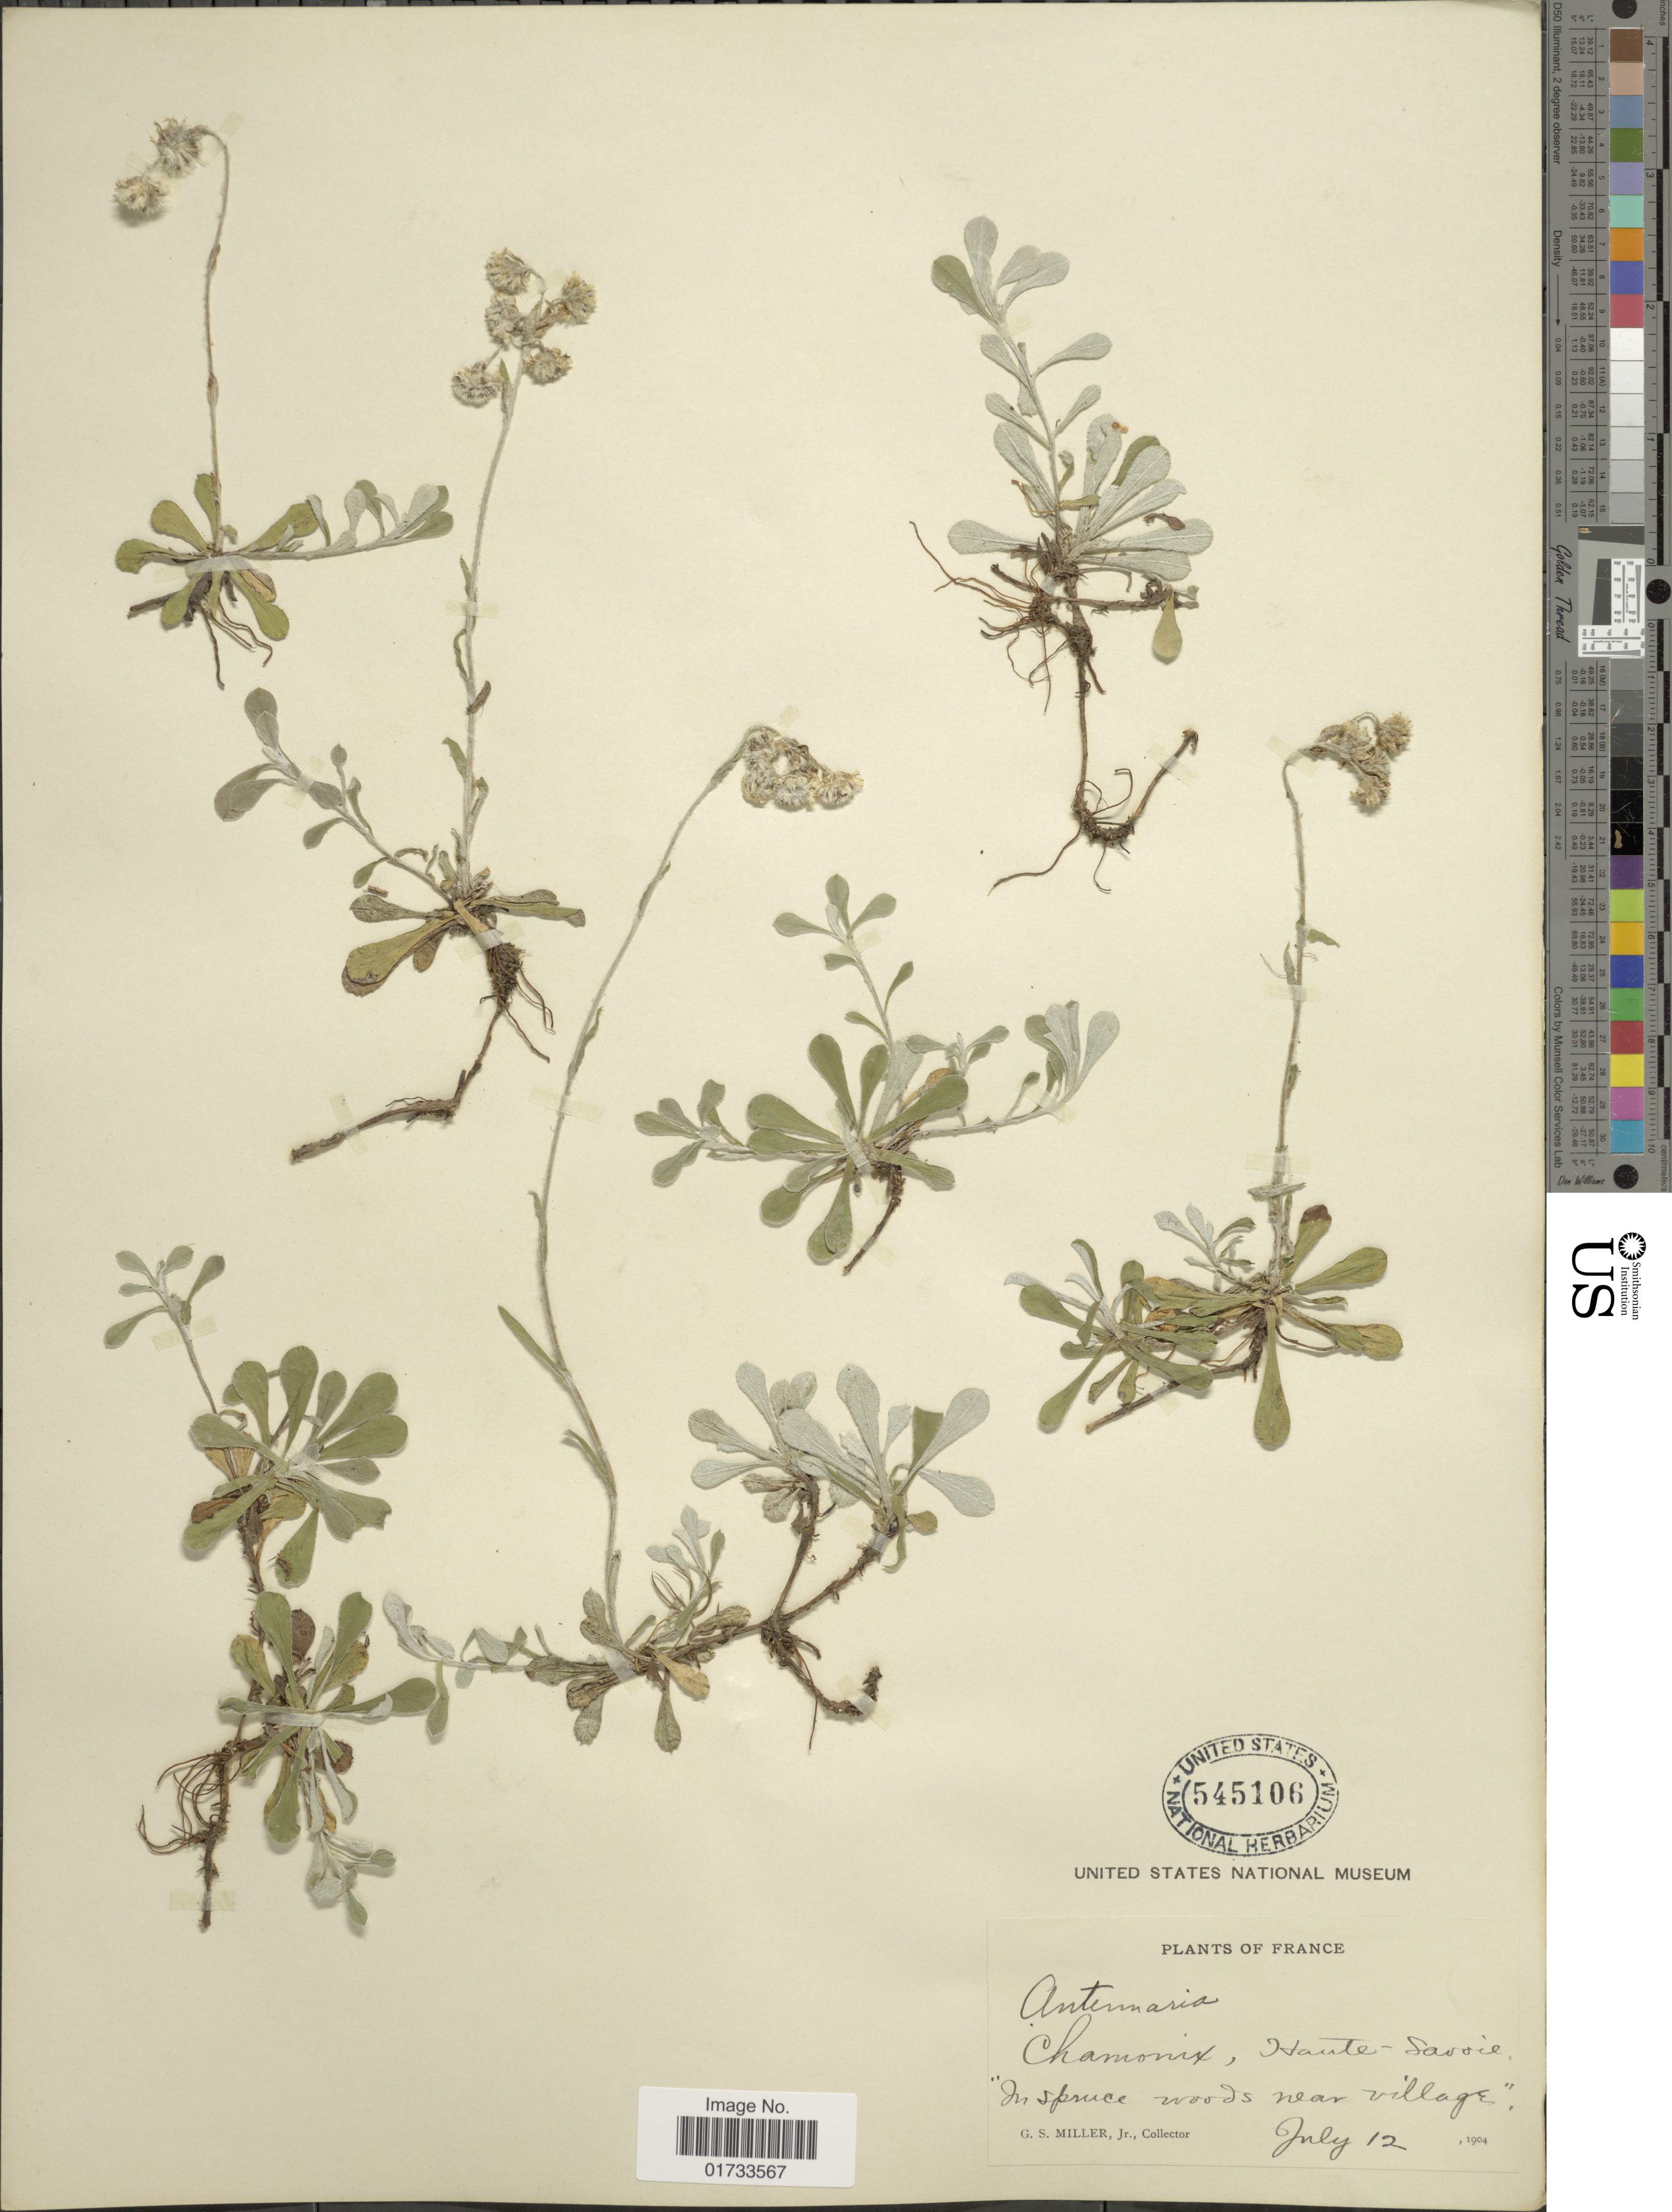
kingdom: Plantae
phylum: Tracheophyta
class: Magnoliopsida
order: Asterales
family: Asteraceae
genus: Antennaria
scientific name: Antennaria dioica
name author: (L.) Gaertn.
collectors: G. S. Miller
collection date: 1904-07-12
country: France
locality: Chamonix, Haute-Savoie, "in spruce woods near village"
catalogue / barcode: US 545106